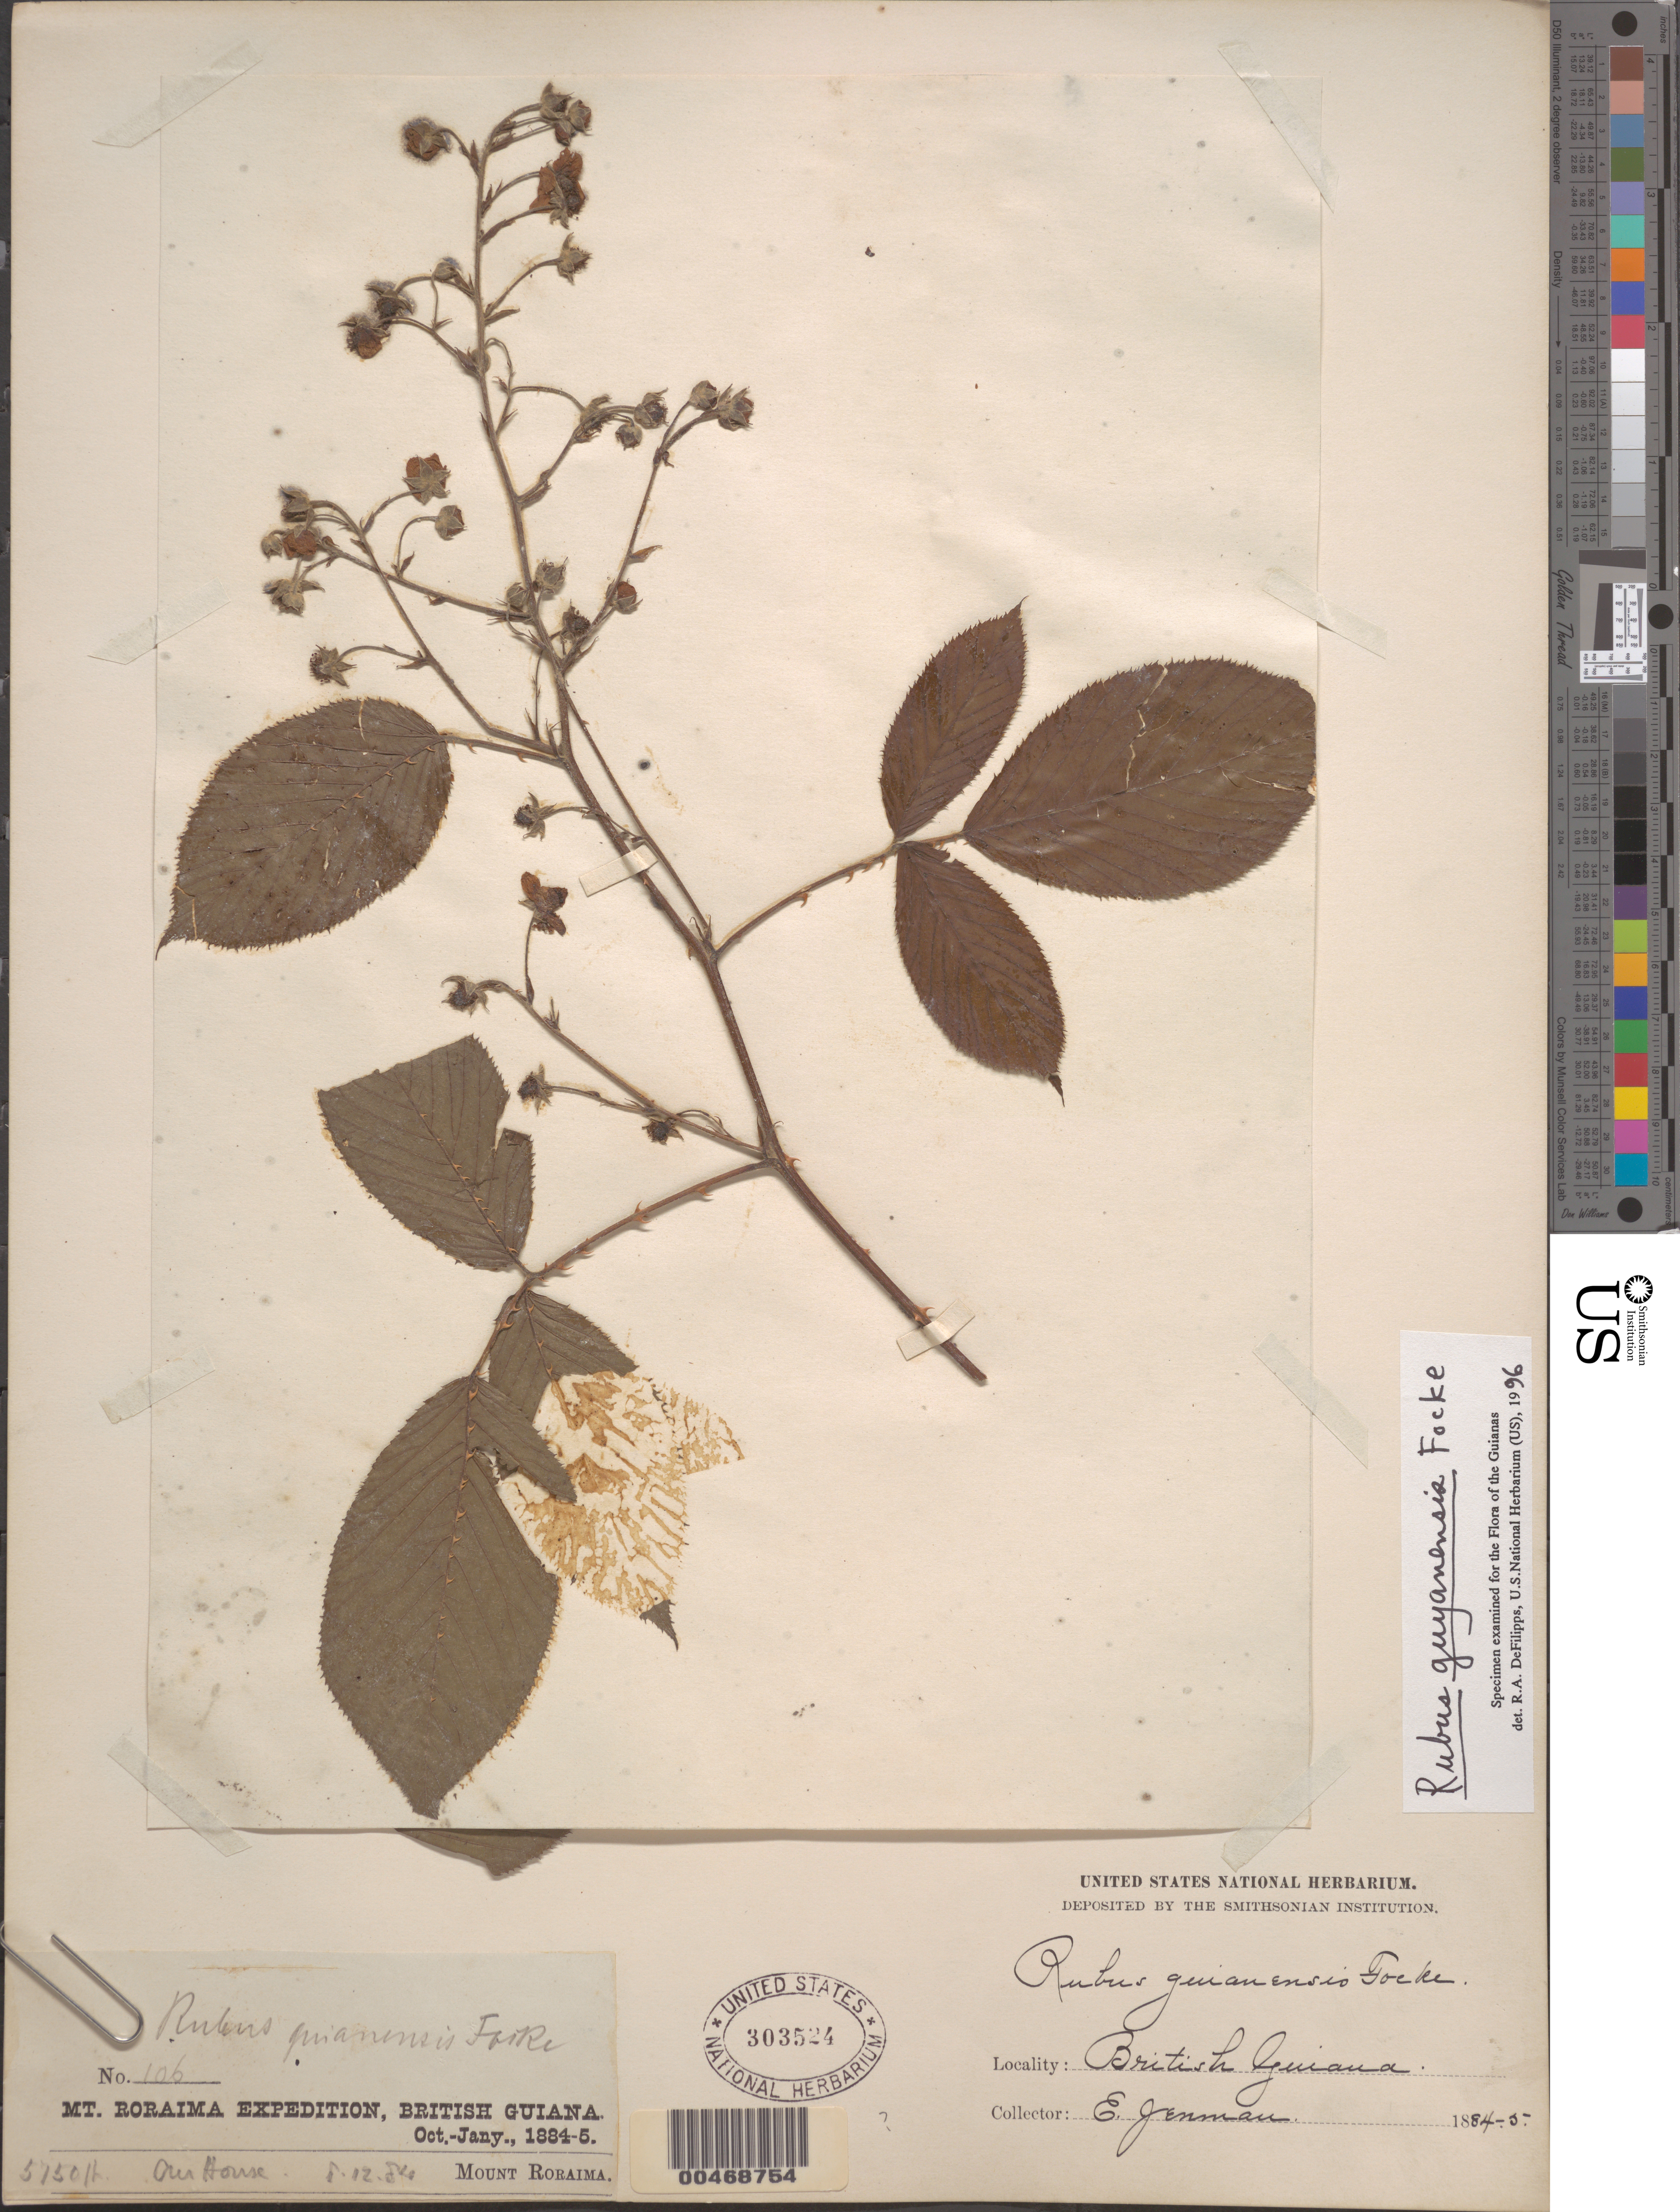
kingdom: Plantae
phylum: Tracheophyta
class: Magnoliopsida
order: Rosales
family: Rosaceae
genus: Rubus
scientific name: Rubus guyanensis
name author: Focke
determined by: DeFilipps, R. A.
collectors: G. S. Jenman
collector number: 106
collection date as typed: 8 December 1884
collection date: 1884-12-08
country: Guyana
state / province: Cuyuni-Mazaruni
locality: Mt. Roraima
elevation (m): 1753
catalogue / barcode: US 303524